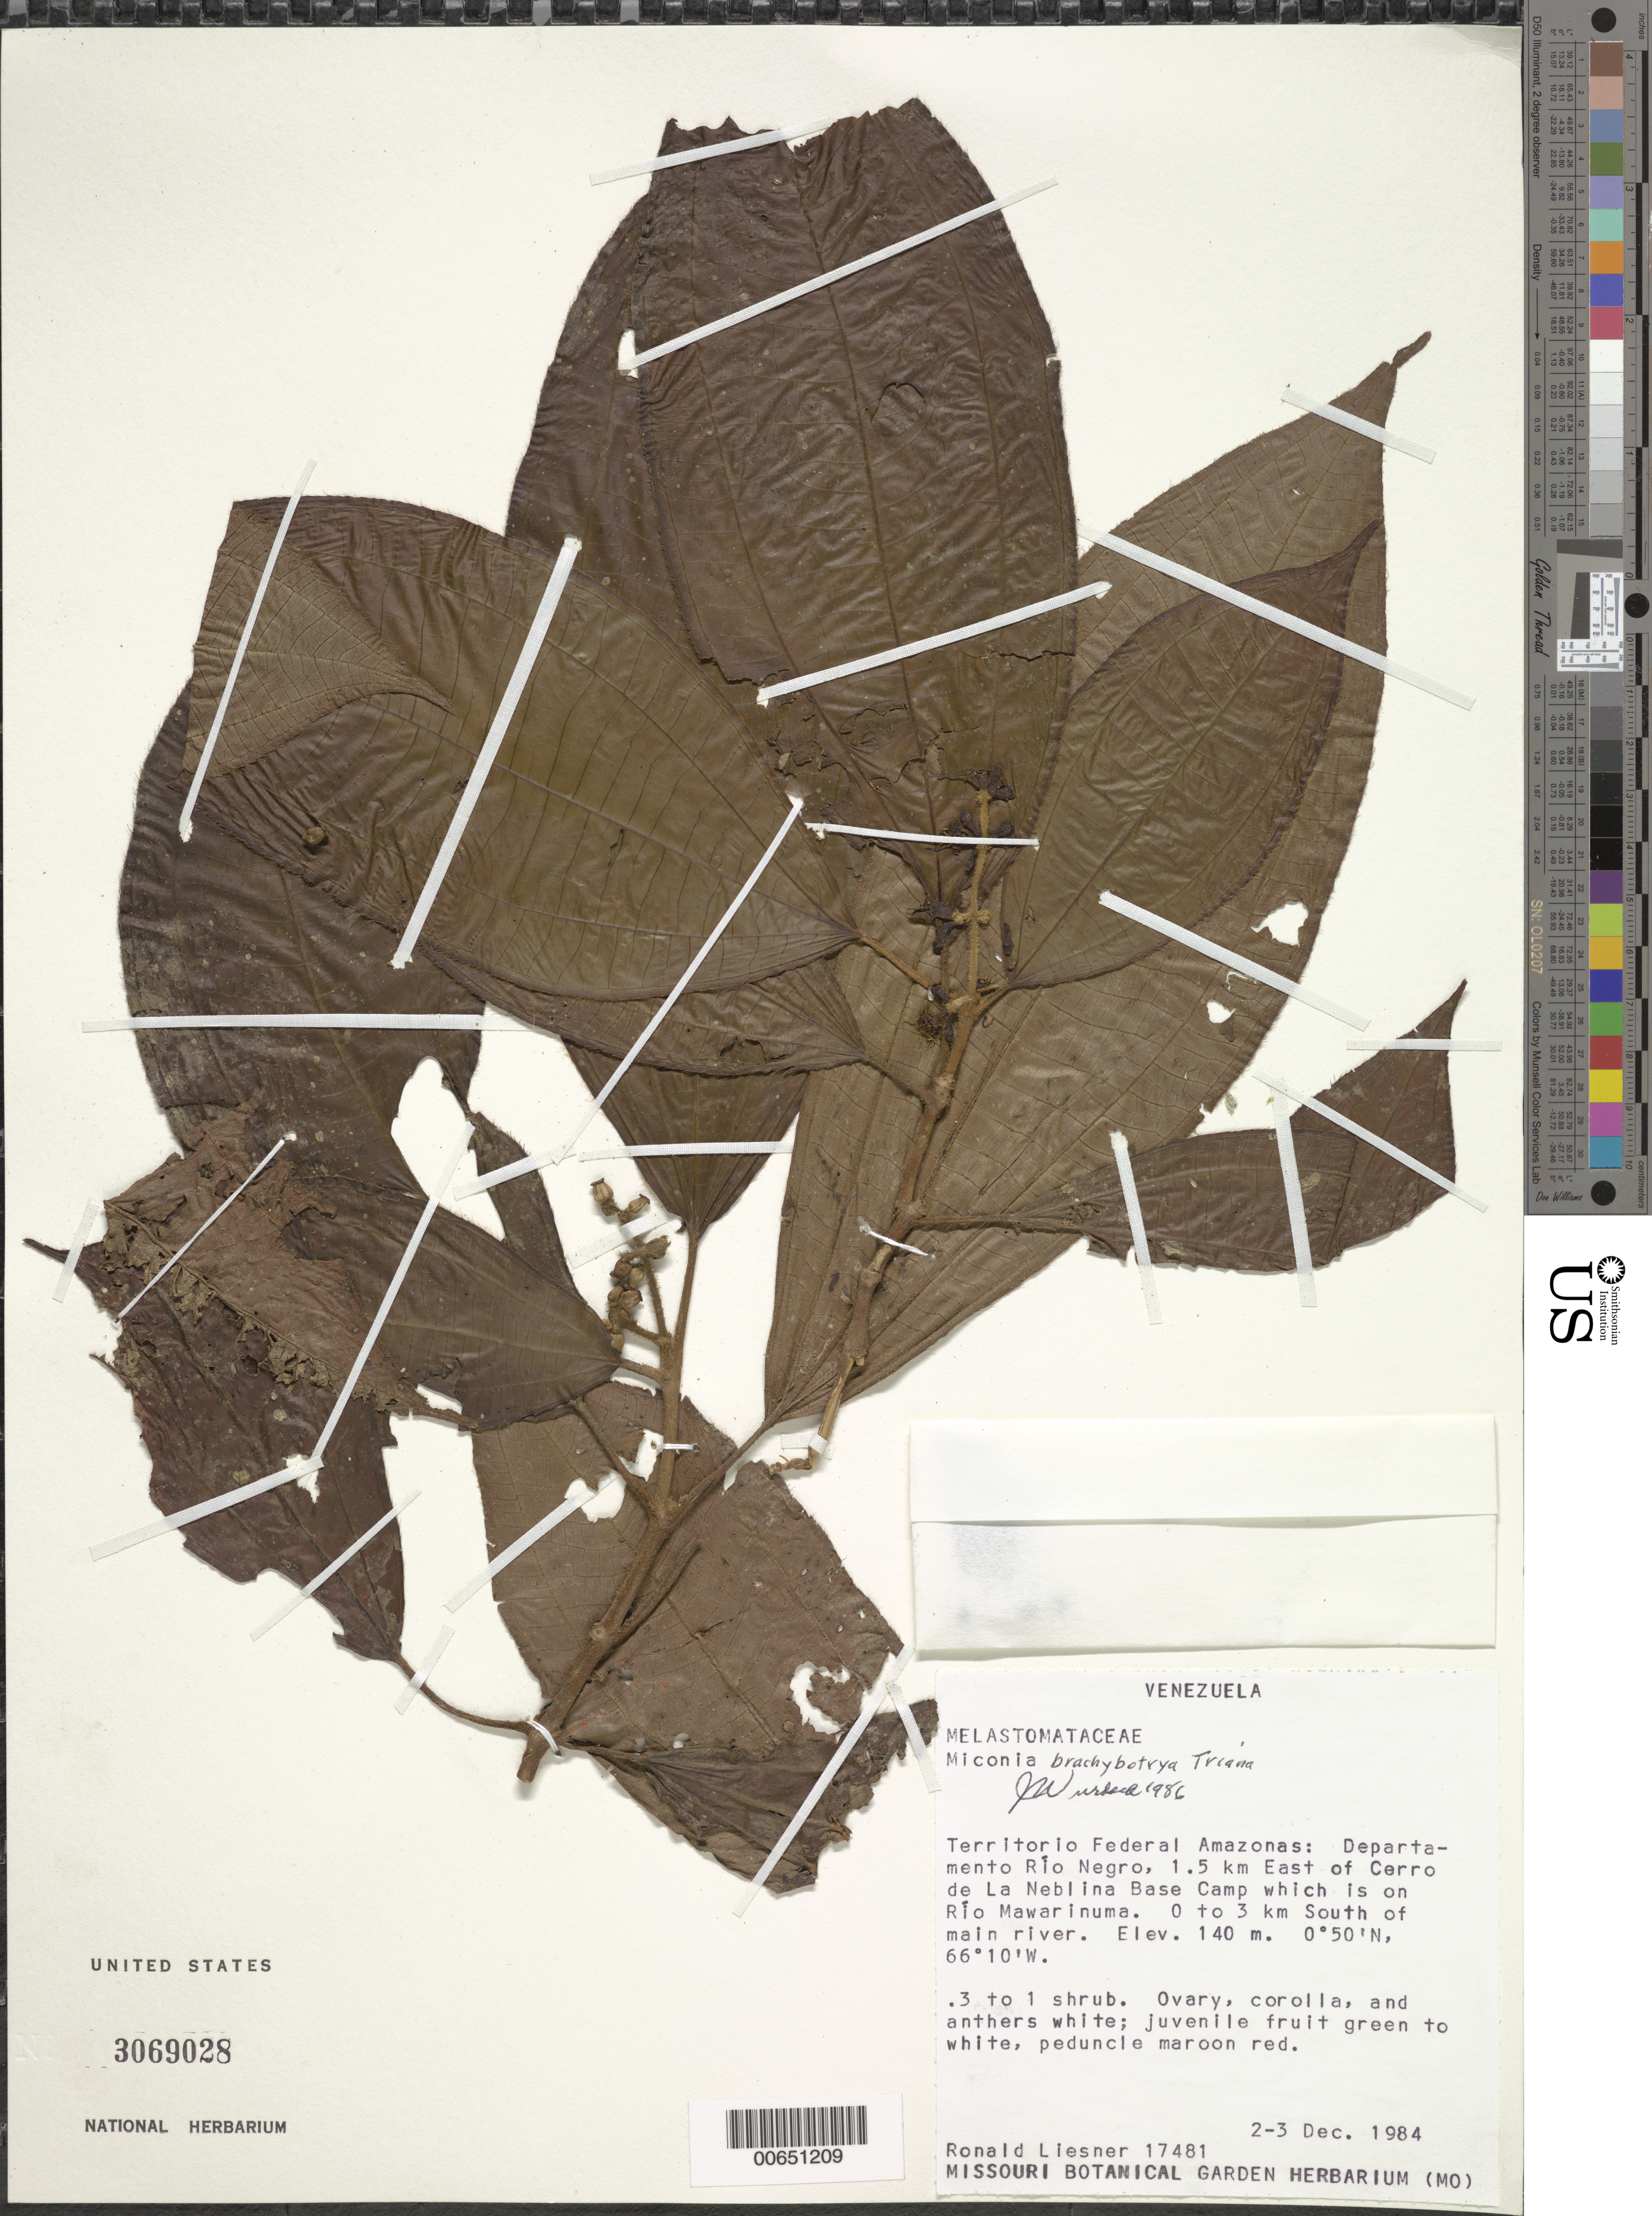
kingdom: Plantae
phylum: Tracheophyta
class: Magnoliopsida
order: Myrtales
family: Melastomataceae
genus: Miconia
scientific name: Miconia brachybotrya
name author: Triana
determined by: Wurdack, John J., (US), US (UNITED STATES)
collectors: R. L. Liesner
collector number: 17481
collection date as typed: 2-Dec-84 to 3-Dec-84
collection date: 1984-12-02/1984-12-03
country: Venezuela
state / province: Amazonas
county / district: Río Negro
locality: Río Mawarinuma, 1.5 km E of Cerro de La Neblina Base Camp, 0-3 km S of main river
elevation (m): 140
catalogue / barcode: US 3069028